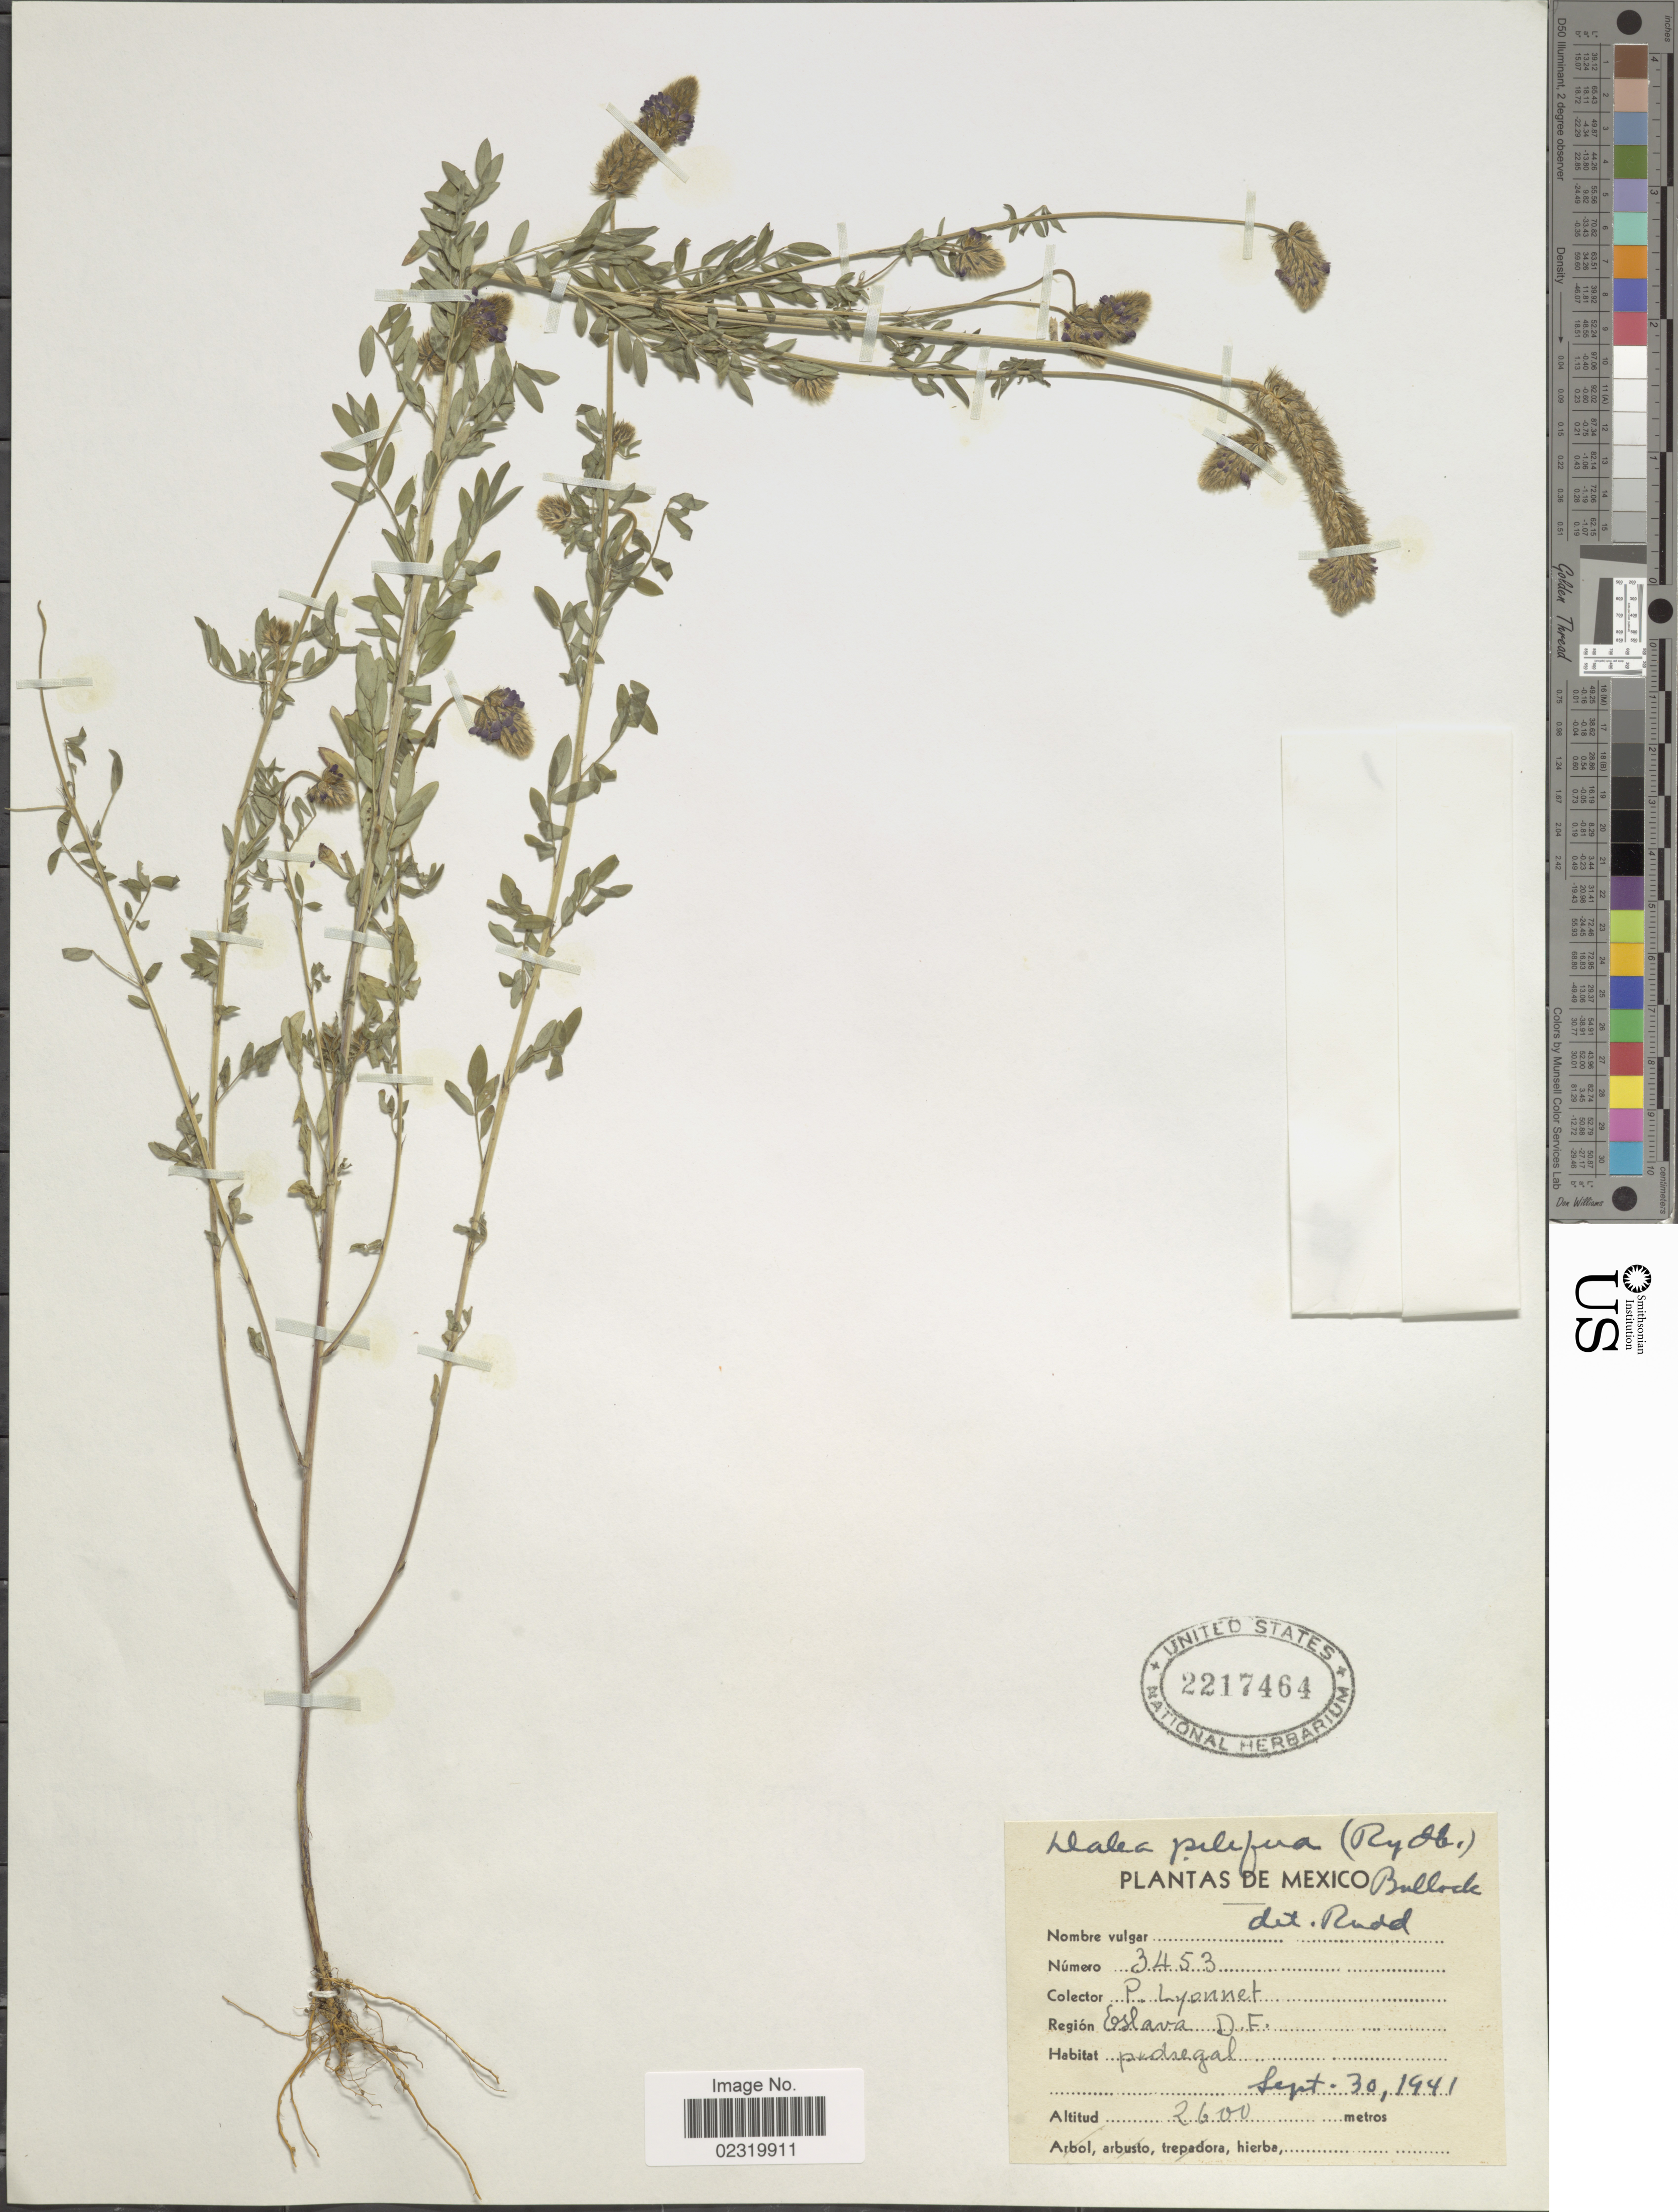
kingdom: Plantae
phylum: Tracheophyta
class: Magnoliopsida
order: Fabales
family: Fabaceae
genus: Dalea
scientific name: Dalea reclinata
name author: (Cav.) Willd.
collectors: P. Lyonnet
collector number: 3453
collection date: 1941-09-30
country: Mexico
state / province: Distrito Federal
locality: Región Eslava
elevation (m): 2600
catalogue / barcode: US 2217464